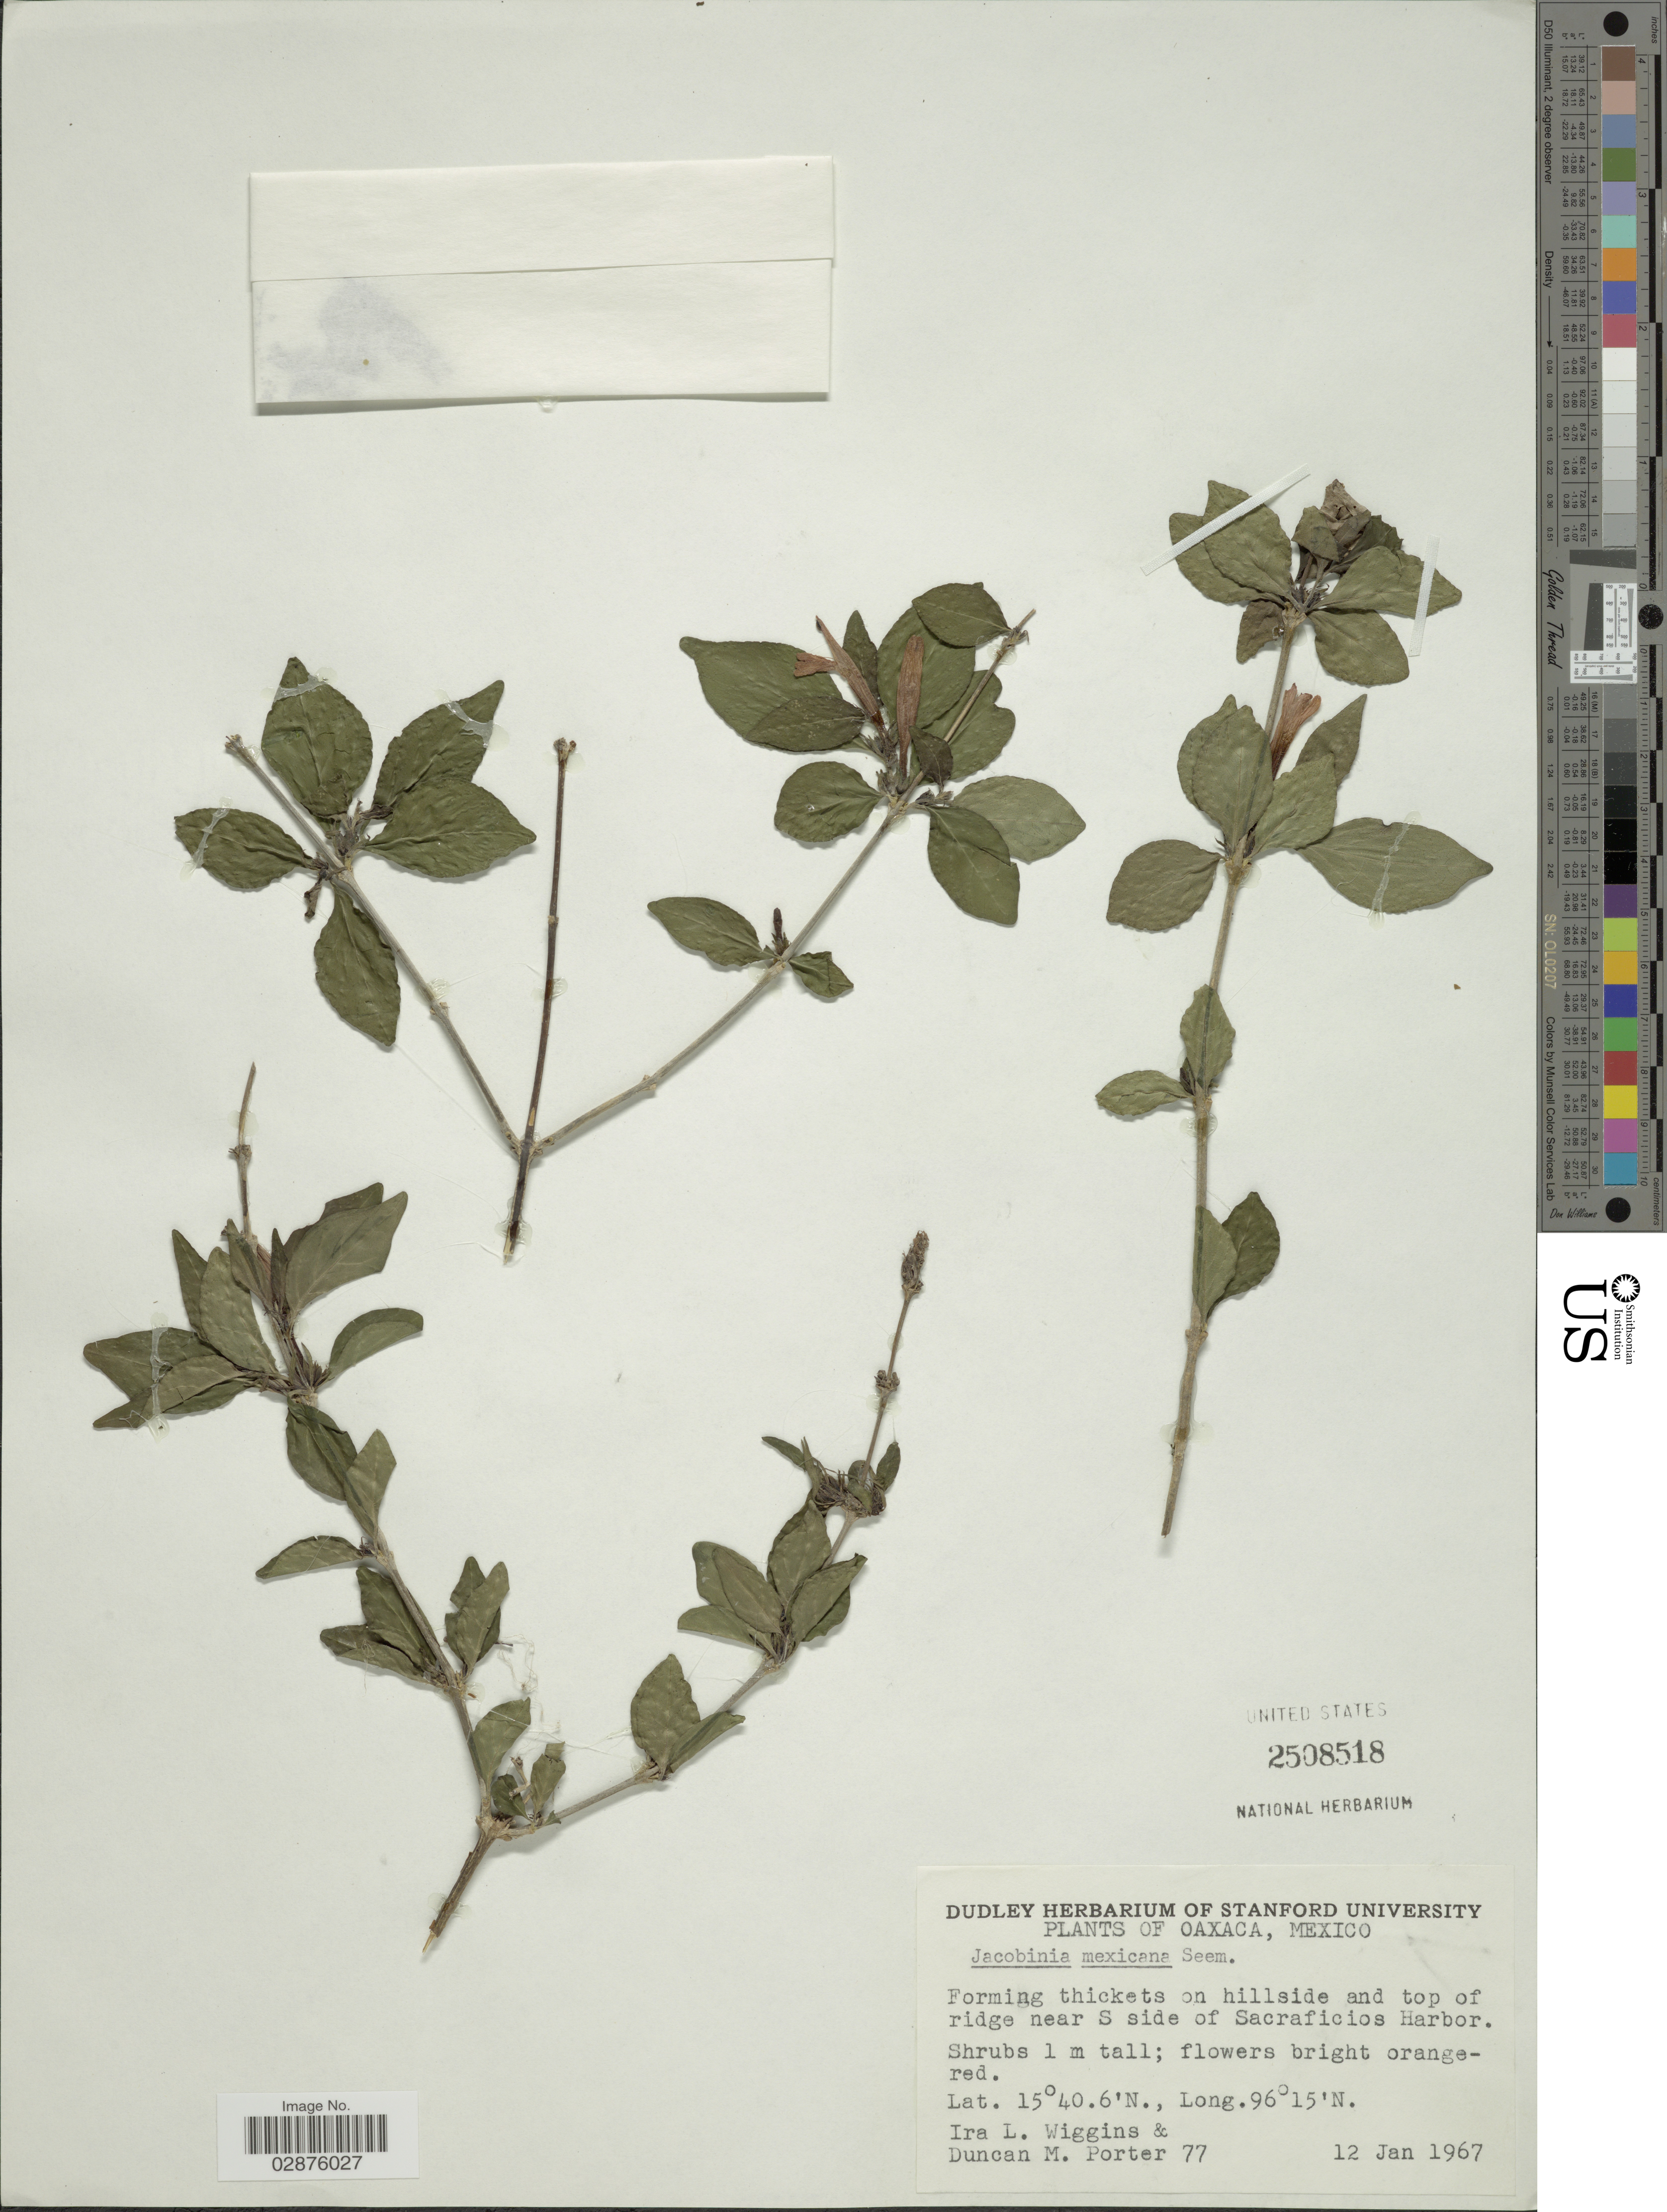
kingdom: Plantae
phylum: Tracheophyta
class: Magnoliopsida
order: Lamiales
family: Acanthaceae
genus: Justicia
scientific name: Justicia candicans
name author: (Nees) L.D. Benson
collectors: I. L. Wiggins & D. Porter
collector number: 77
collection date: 1967-01-12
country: Mexico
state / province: Oaxaca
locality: Forming thickets on hillside and top of ridge near S side of Sacraficios Harbor.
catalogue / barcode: US 2508518